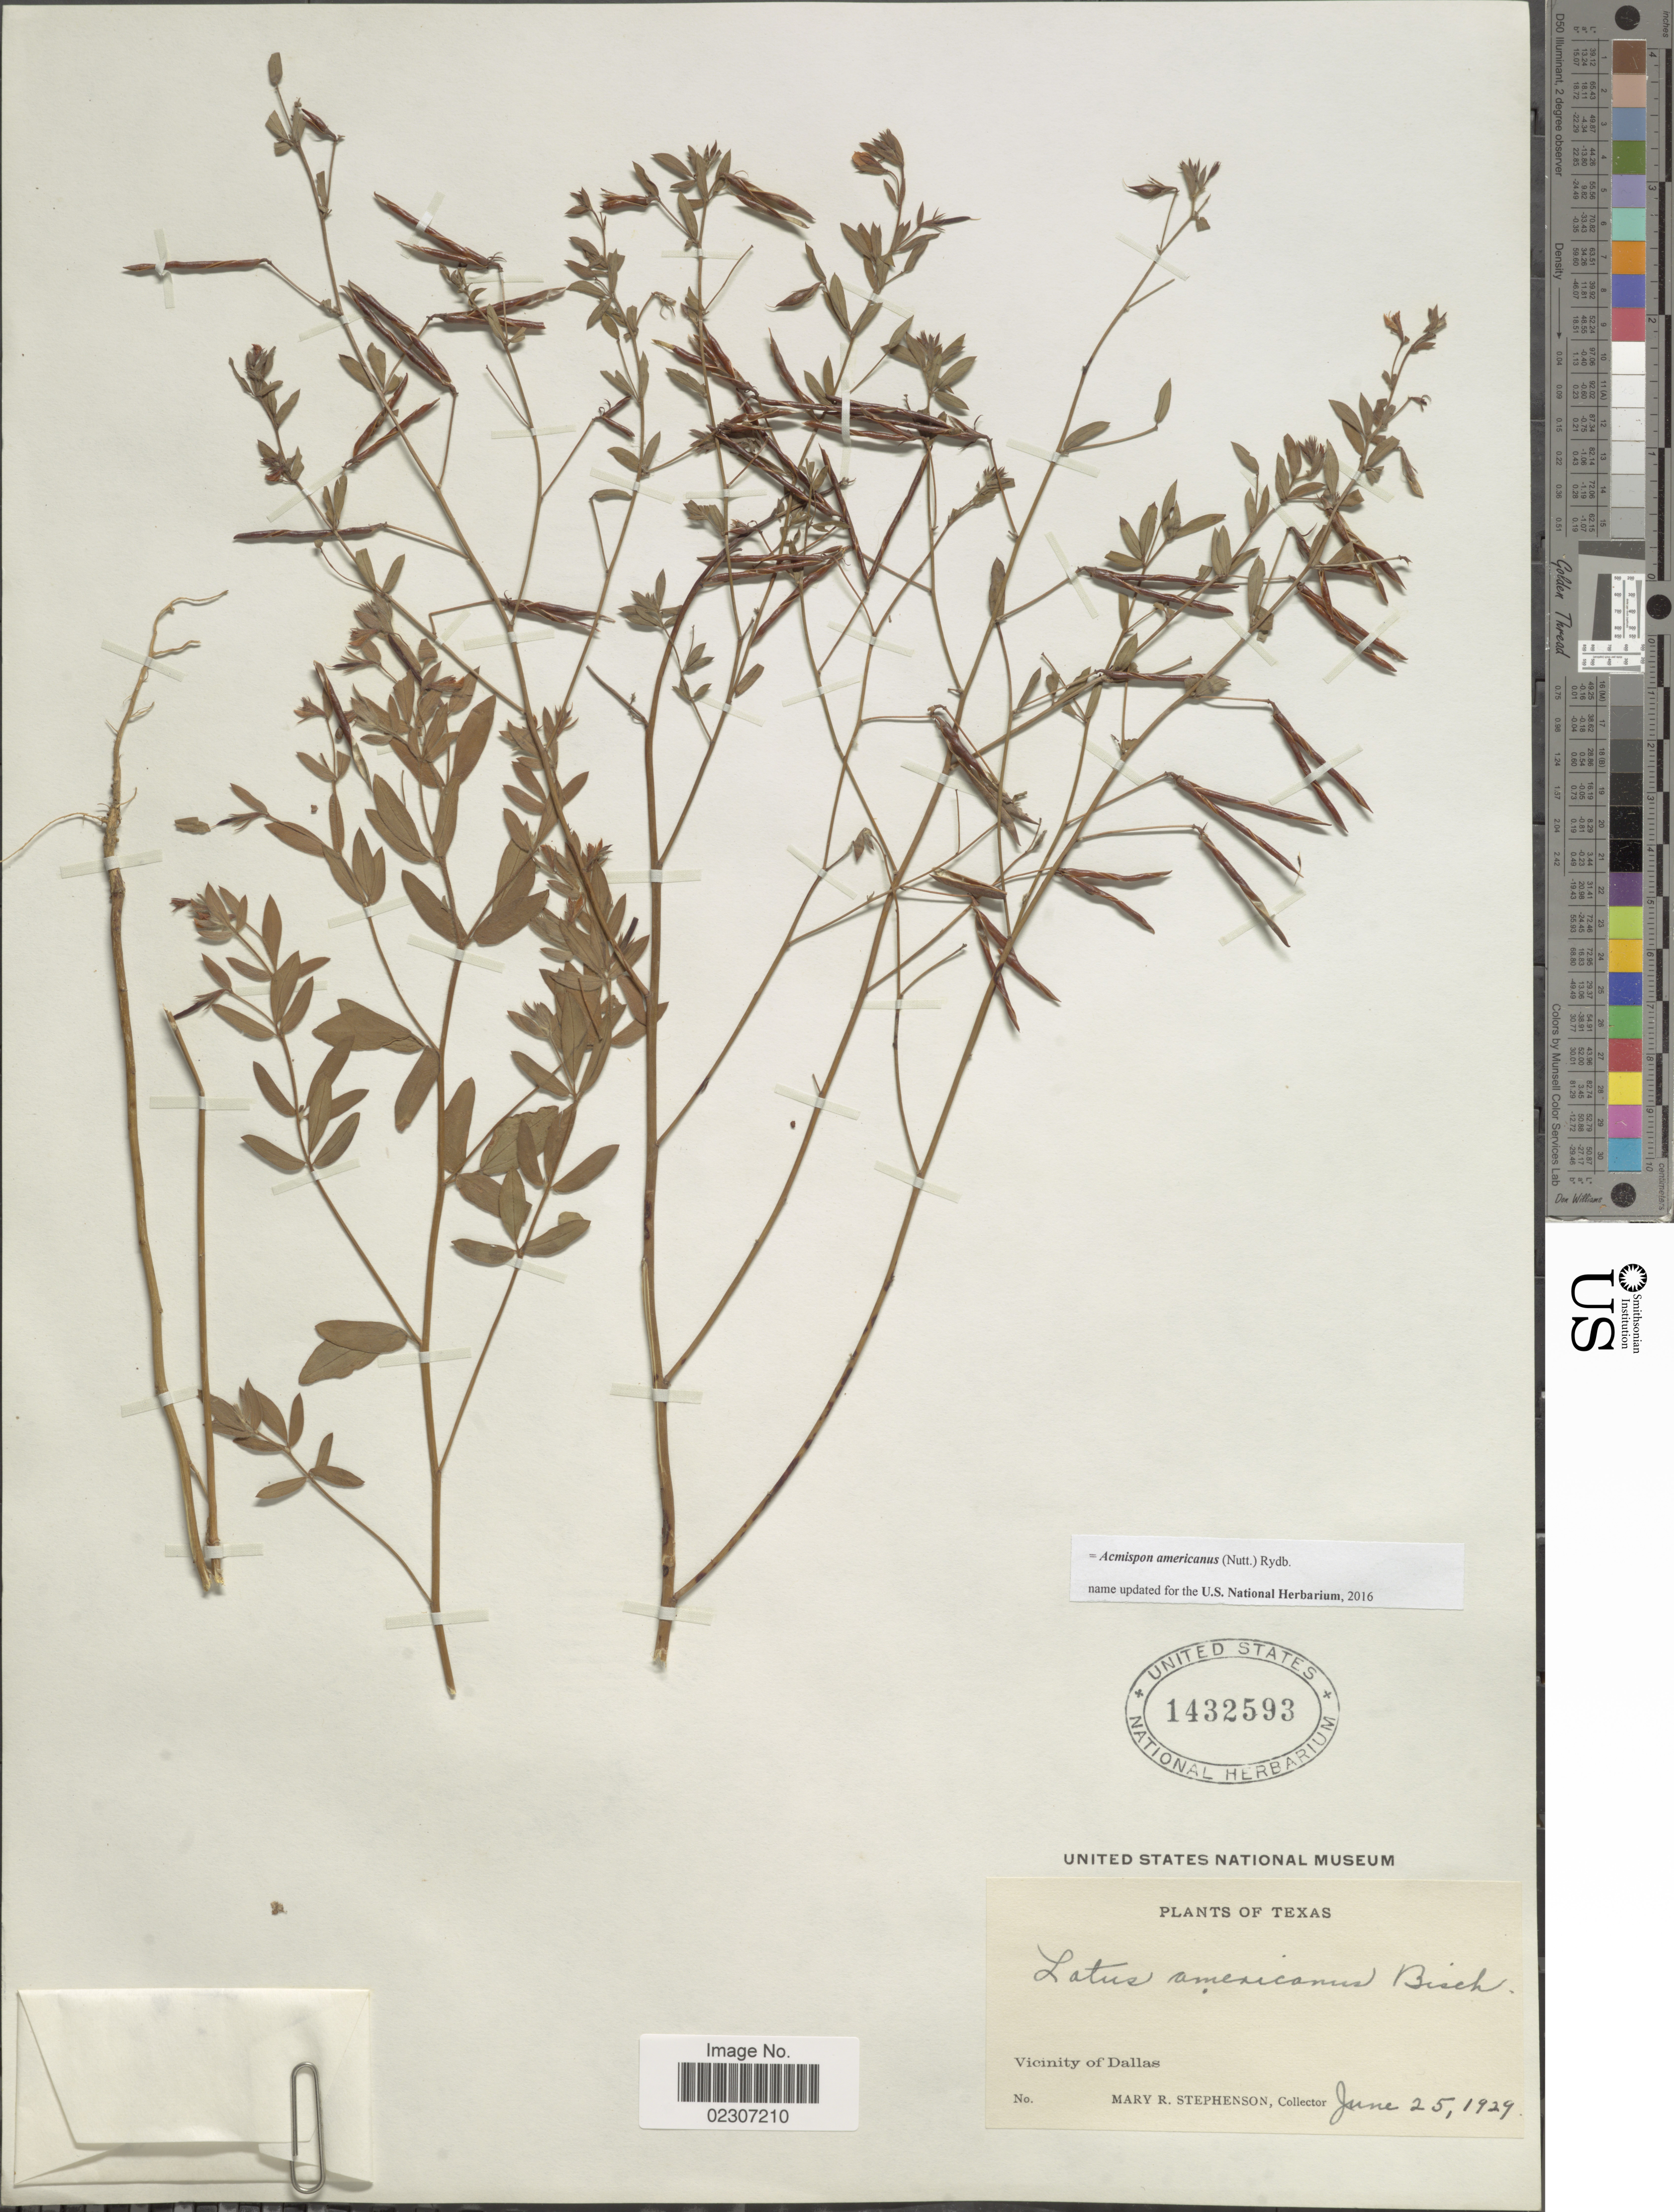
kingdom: Plantae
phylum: Tracheophyta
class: Magnoliopsida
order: Fabales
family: Fabaceae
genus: Acmispon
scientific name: Acmispon americanus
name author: (Nutt.) Rydb.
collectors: M. Stephenson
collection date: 1929-06-25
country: United States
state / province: Texas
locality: Texas, Vicinity of Dallas.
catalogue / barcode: US 1432593